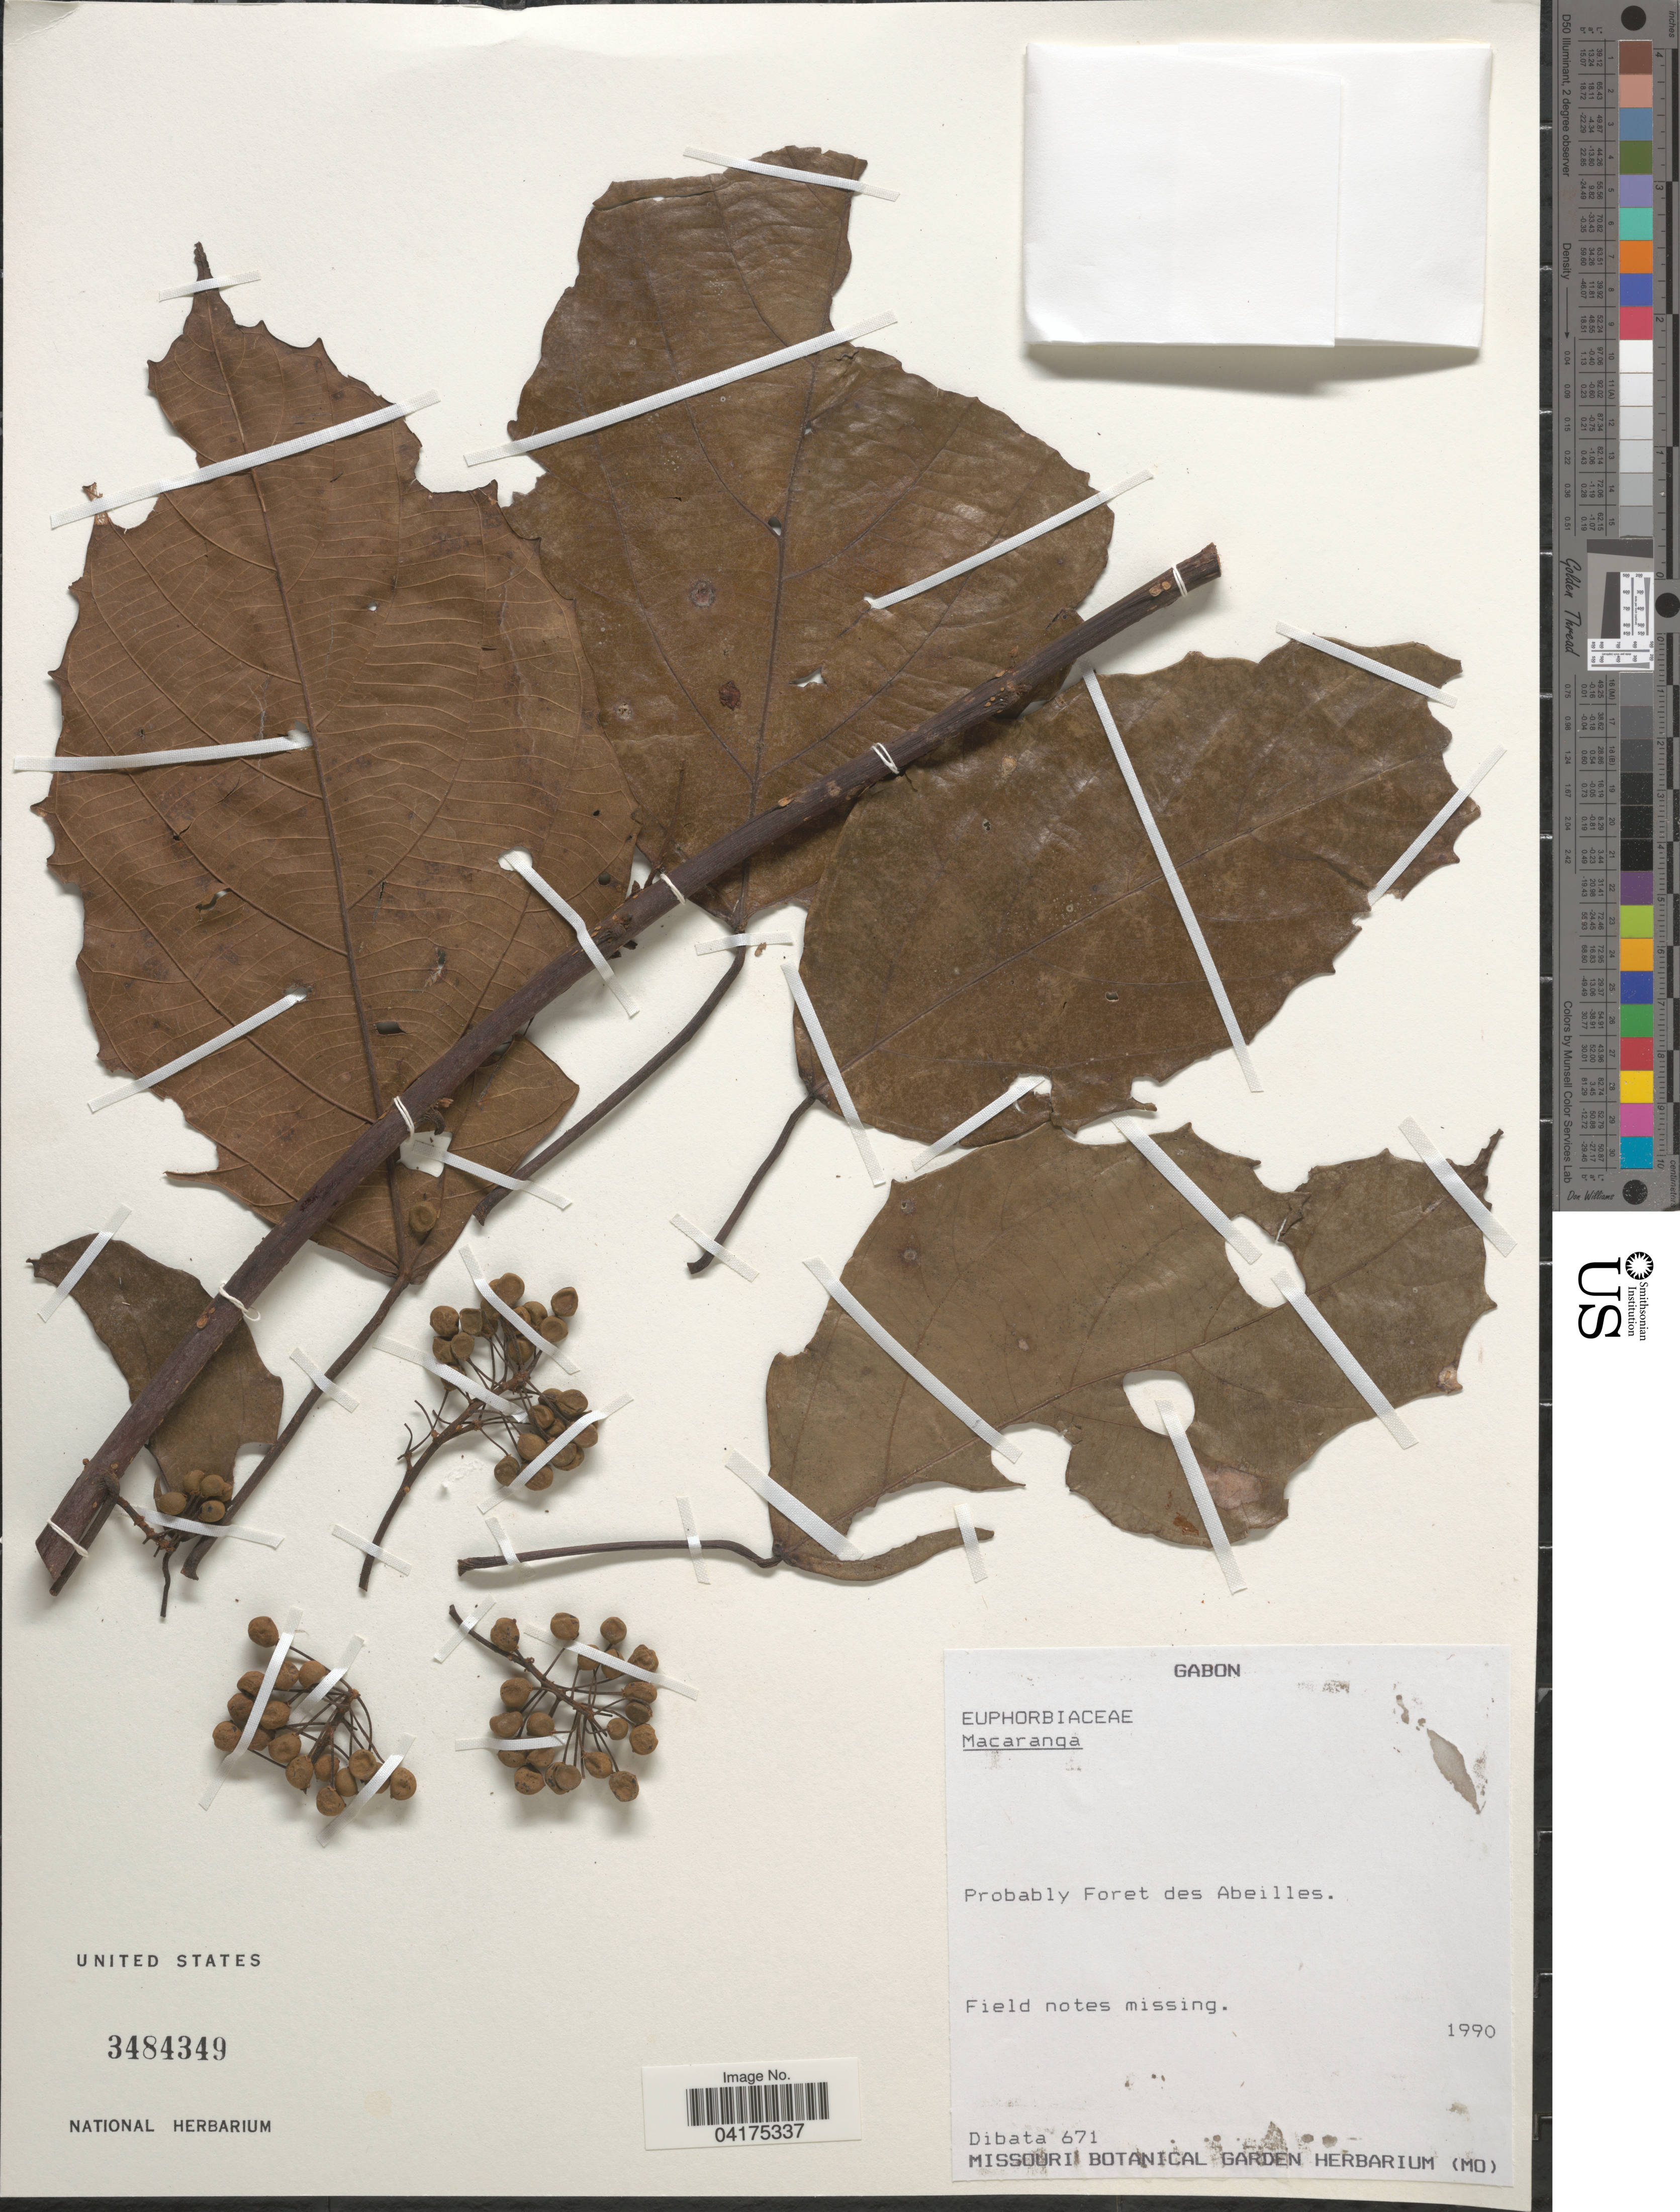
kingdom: Plantae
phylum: Tracheophyta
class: Magnoliopsida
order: Malpighiales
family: Euphorbiaceae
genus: Macaranga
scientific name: Macaranga sp.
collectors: Dibata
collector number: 671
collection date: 1990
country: Gabon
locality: Probably Foret des Abeilles.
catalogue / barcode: US 3484349